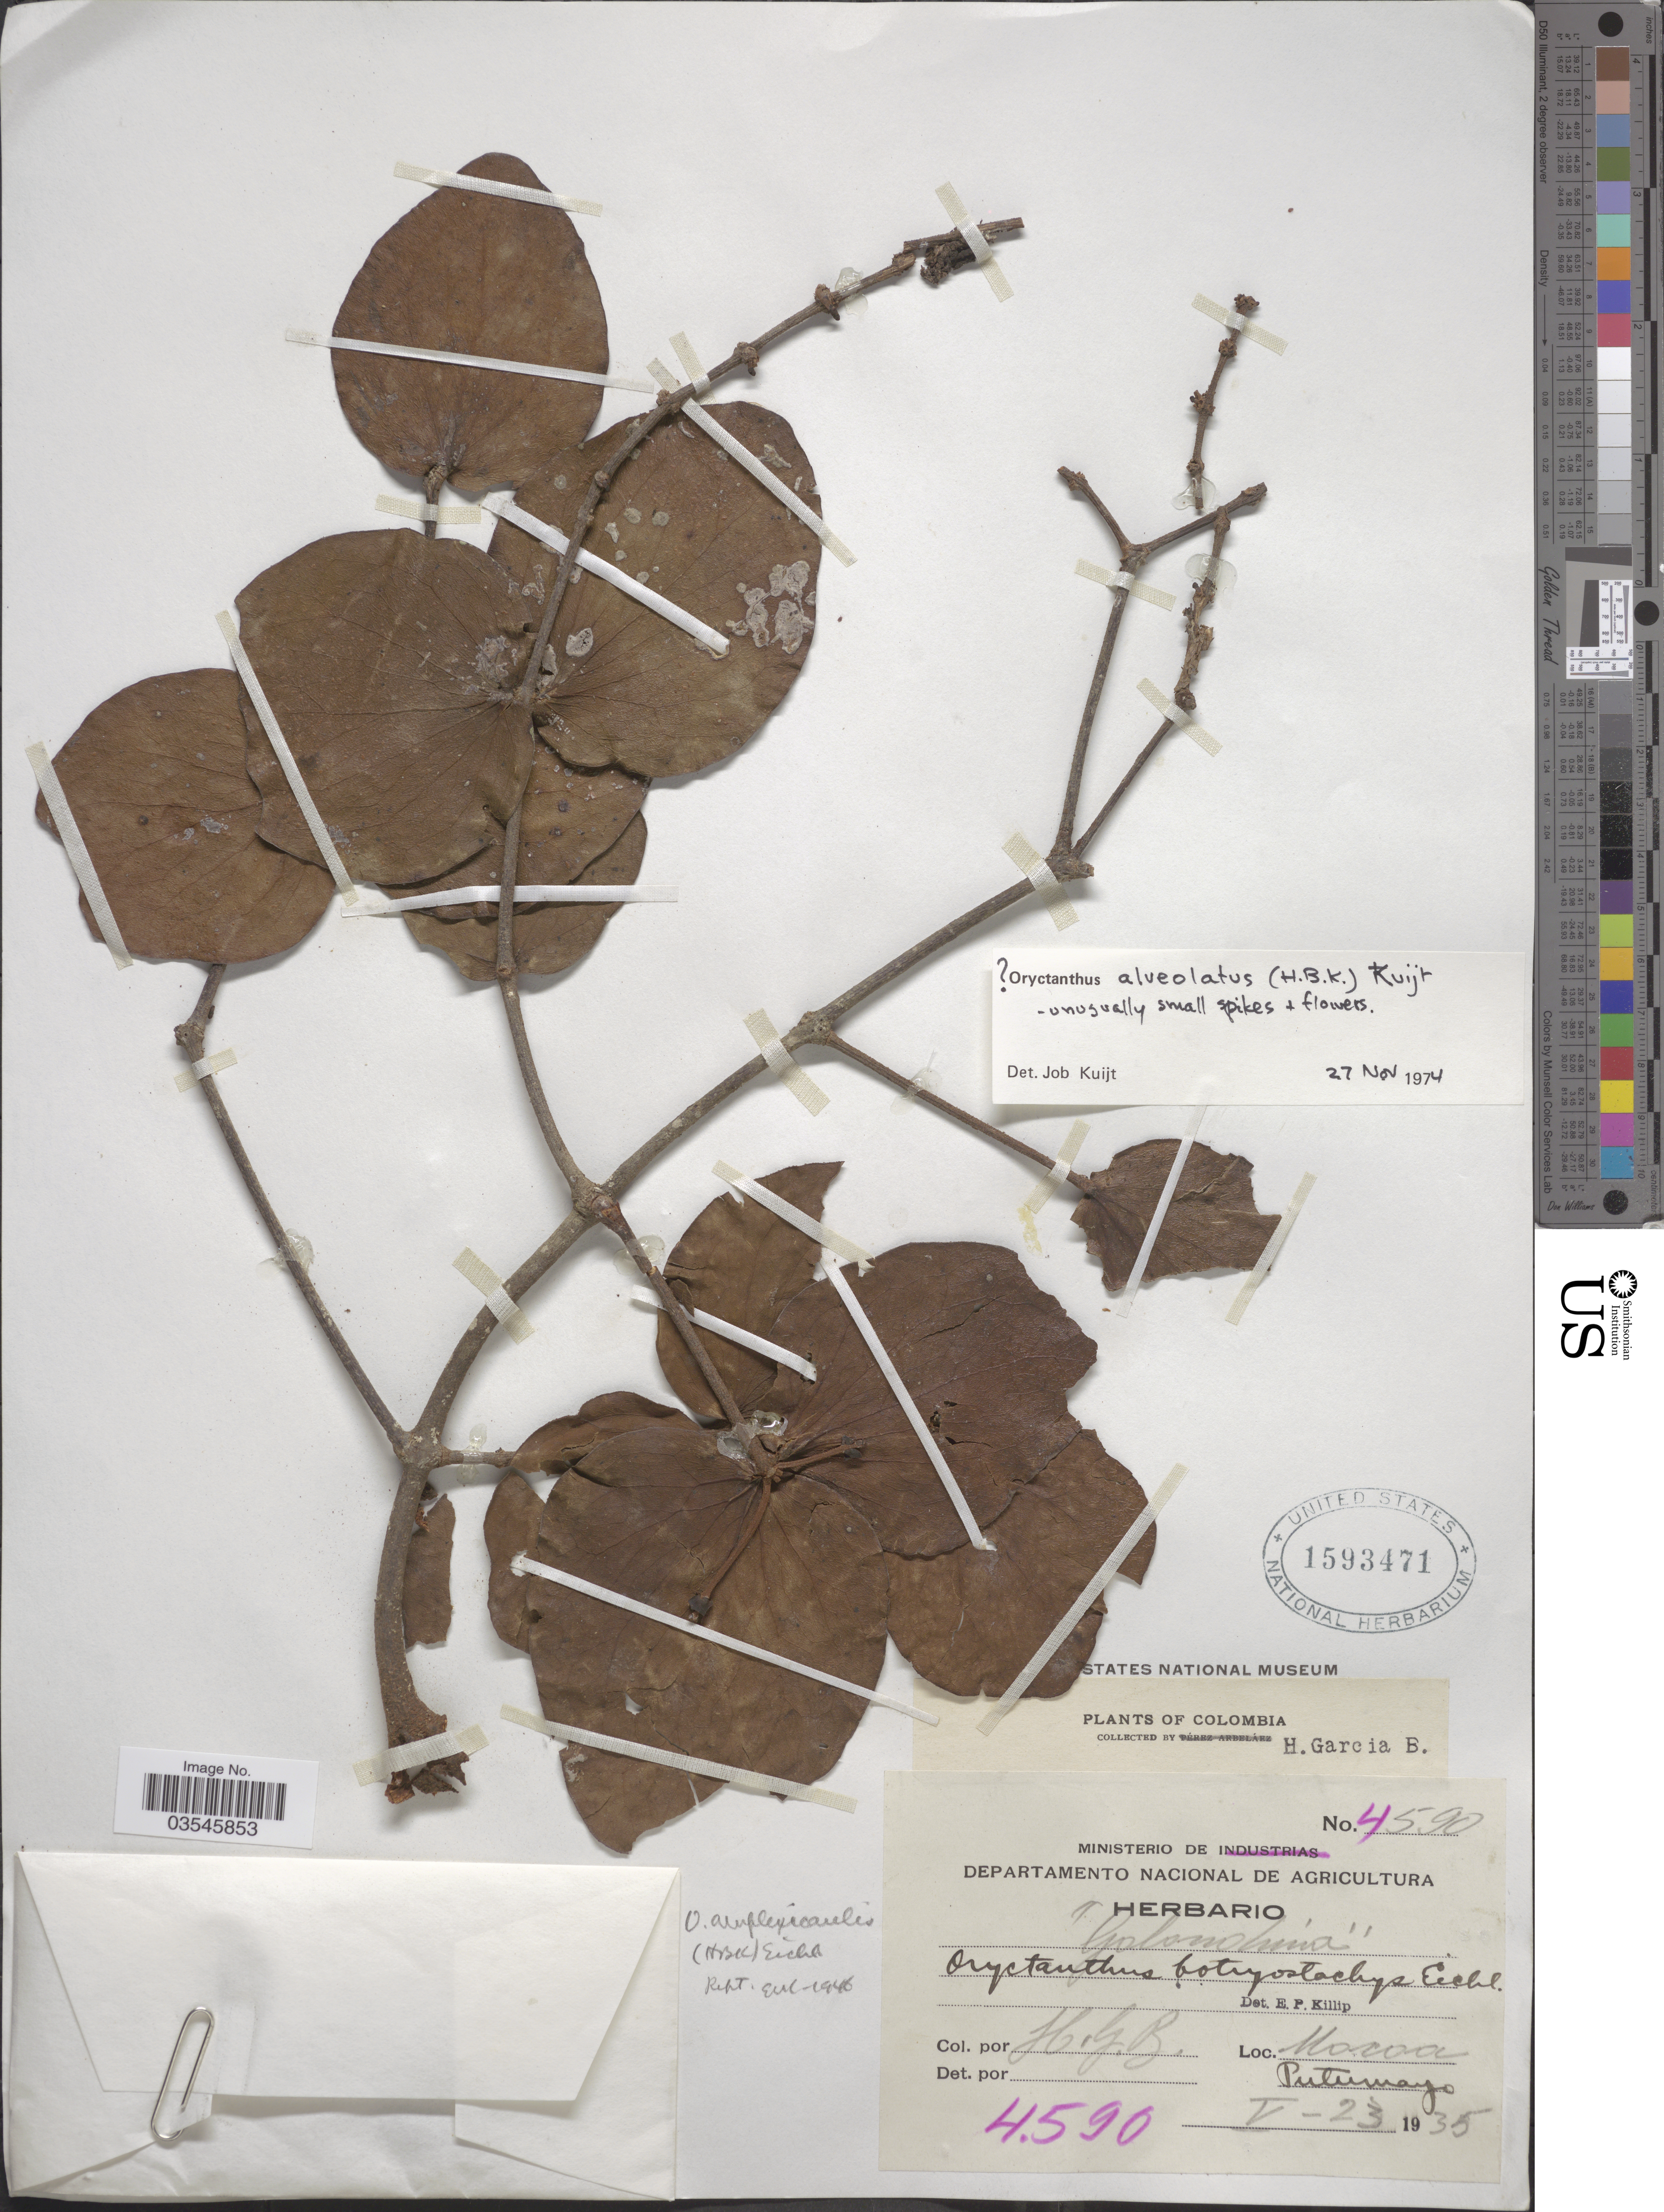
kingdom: Plantae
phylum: Tracheophyta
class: Magnoliopsida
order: Santalales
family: Loranthaceae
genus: Oryctanthus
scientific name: Oryctanthus alveolatus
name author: (Kunth) Kuijt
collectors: H. García B.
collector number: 4590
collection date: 1935-05-23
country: Colombia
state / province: Putumayo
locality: Mocoa.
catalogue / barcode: US 1593471